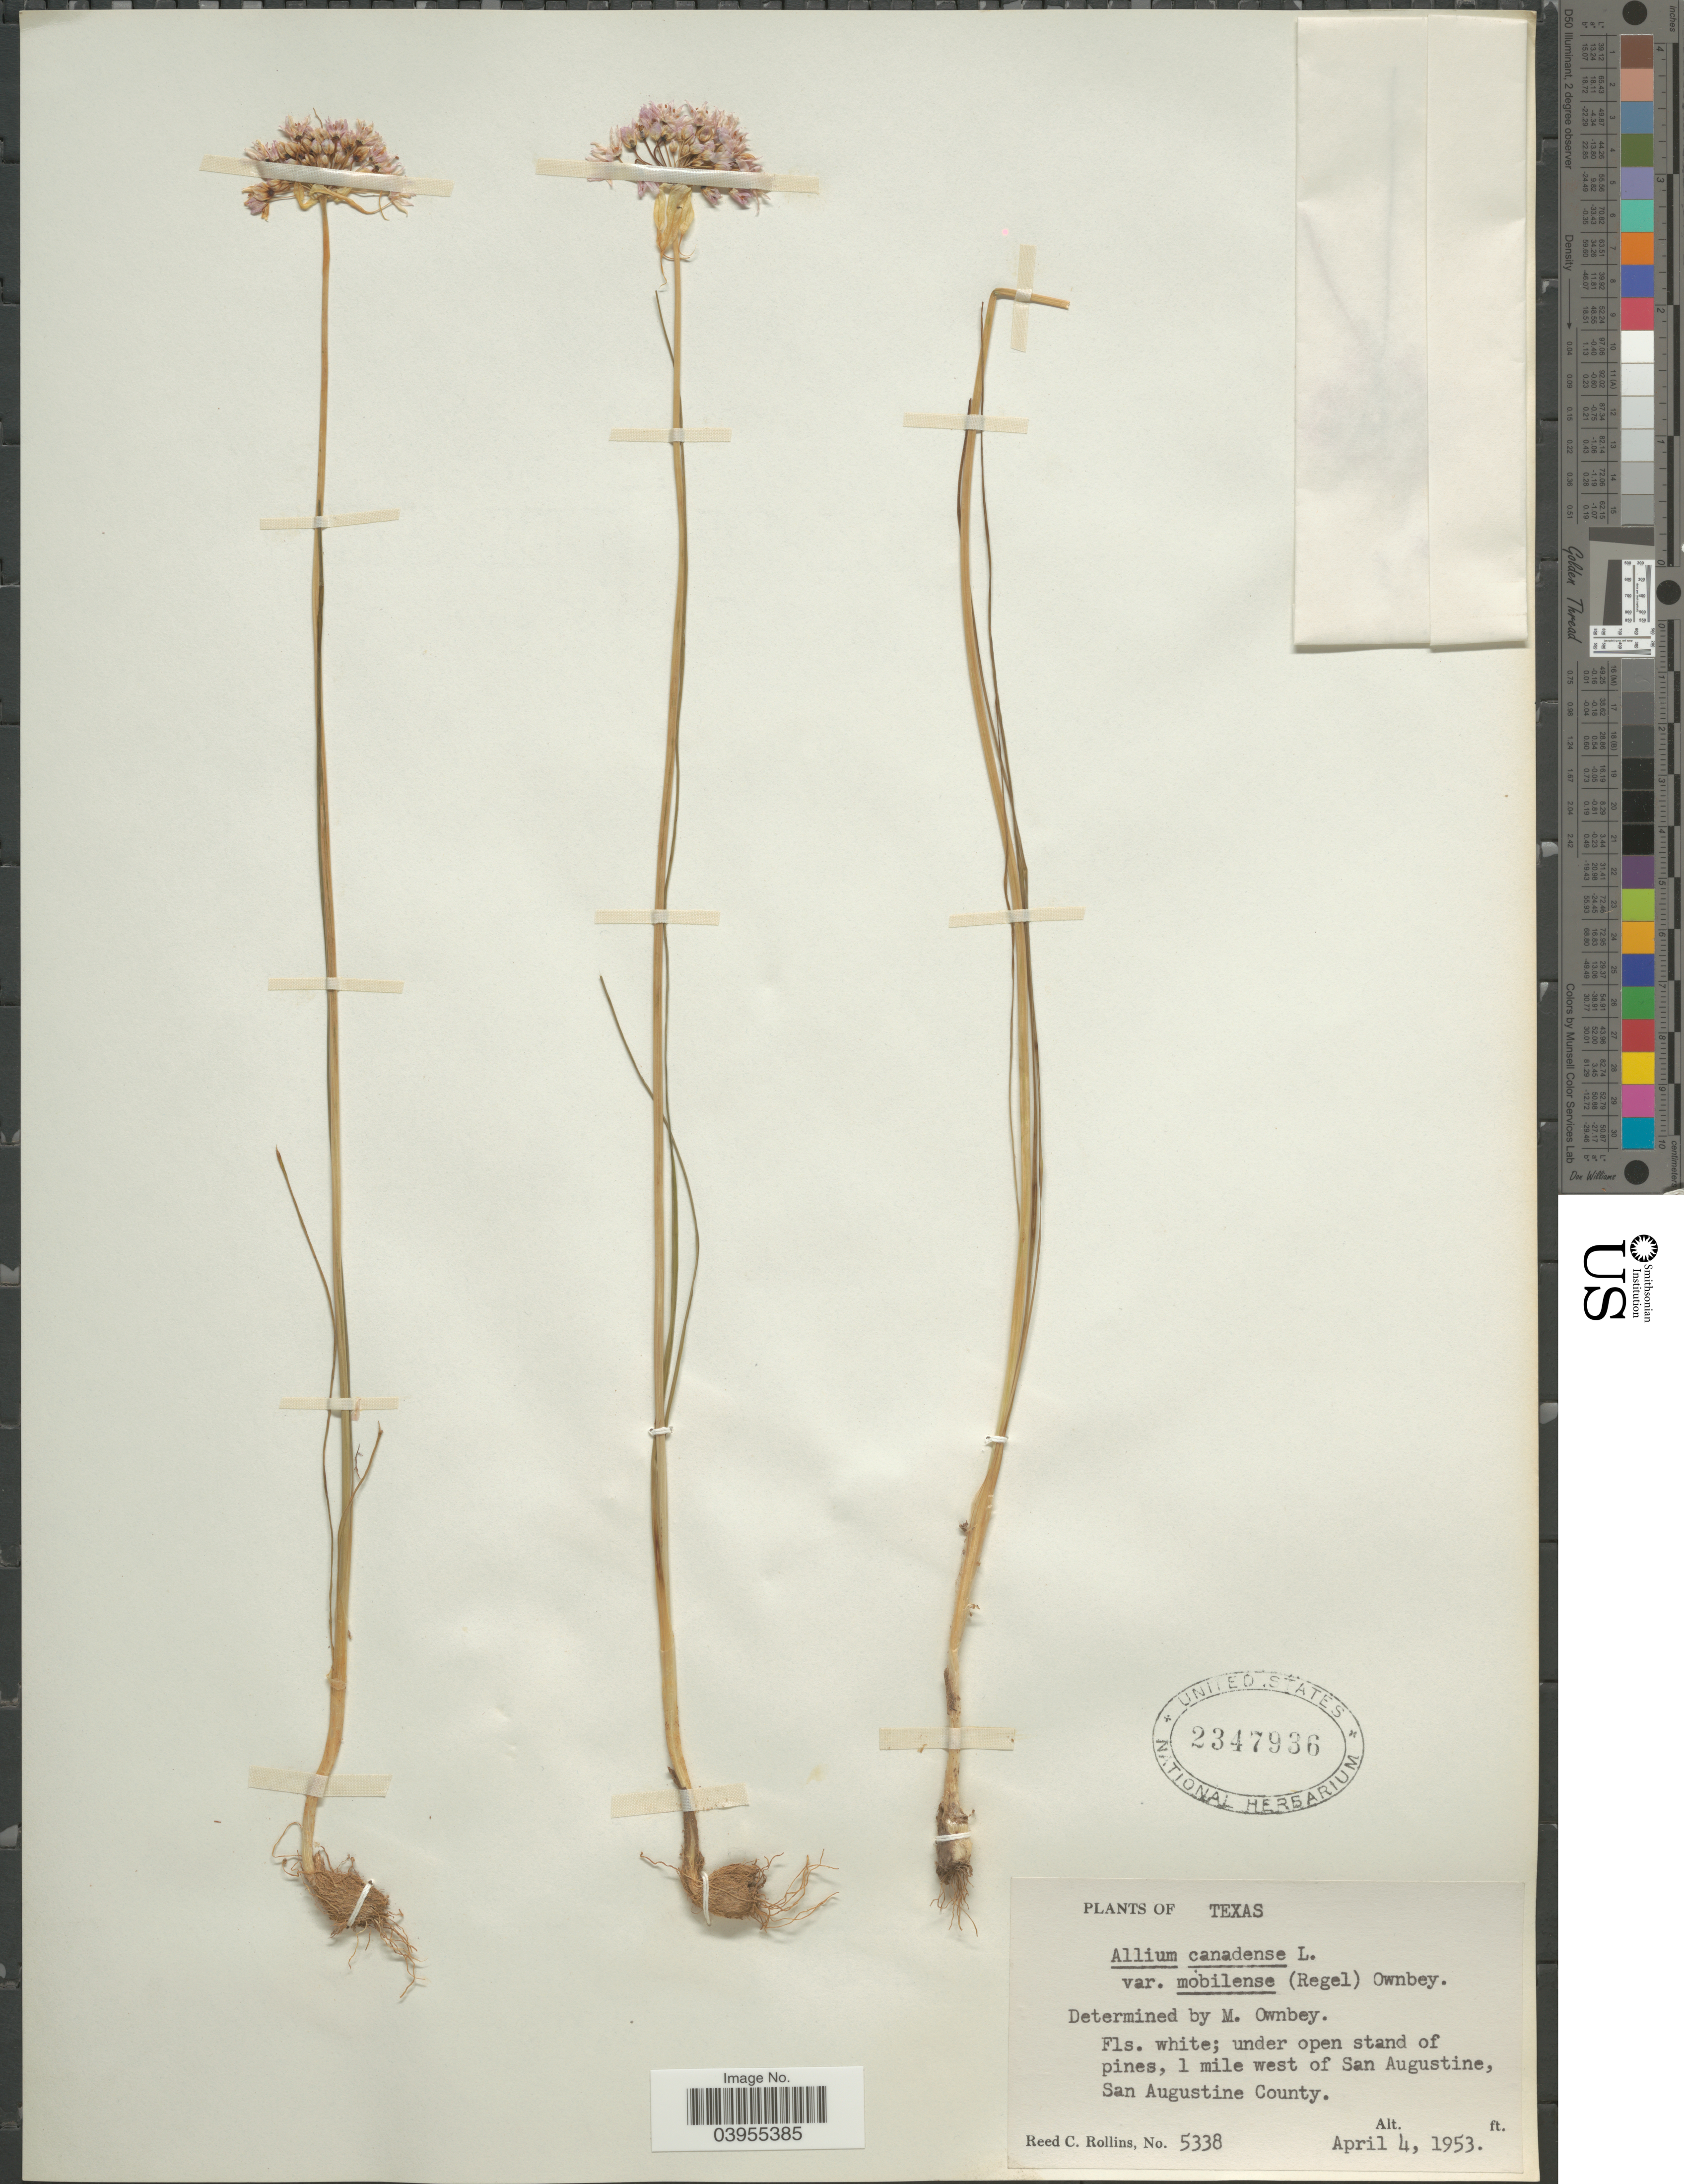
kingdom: Plantae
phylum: Tracheophyta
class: Liliopsida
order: Asparagales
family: Amaryllidaceae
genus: Allium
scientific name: Allium canadense var. mobilense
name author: (Regel) Traub & Ownbey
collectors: R. C. Rollins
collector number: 5338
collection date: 1953-04-04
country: United States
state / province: Texas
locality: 1 mile west of San Augustine, San Augustine County.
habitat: under open stand of pines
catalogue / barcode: US 2347936